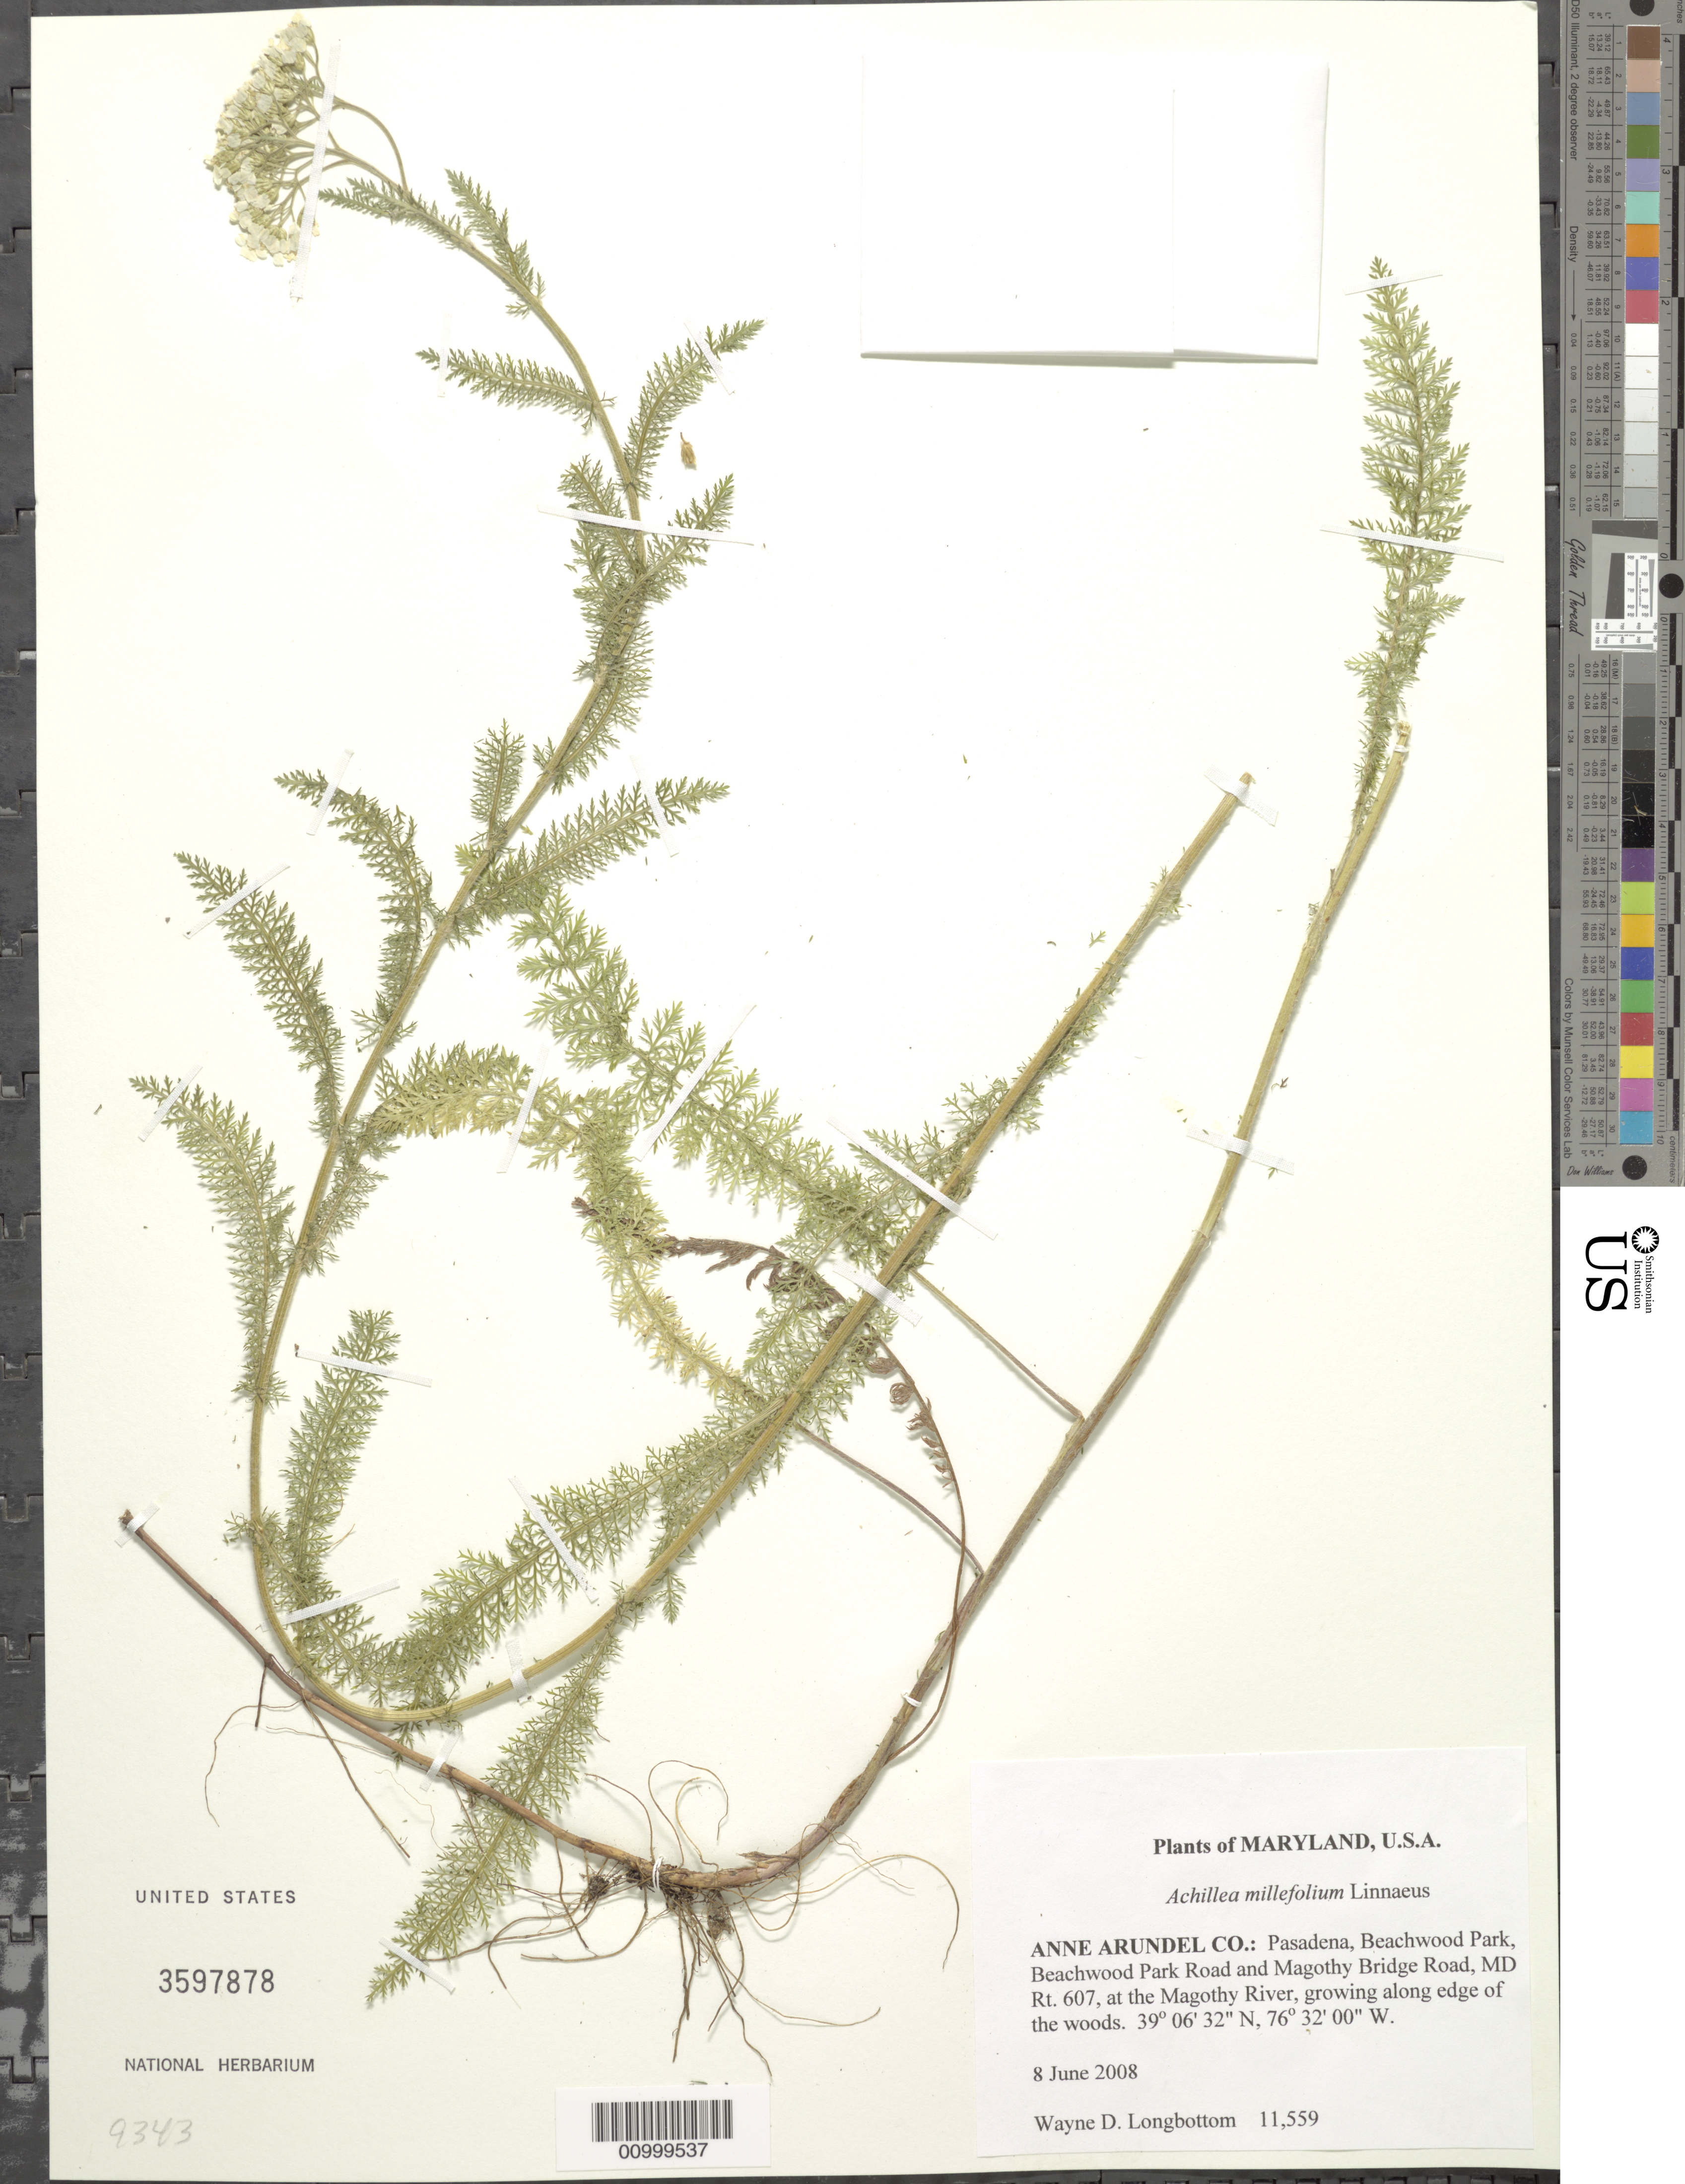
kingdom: Plantae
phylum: Tracheophyta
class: Magnoliopsida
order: Asterales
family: Asteraceae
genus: Achillea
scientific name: Achillea millefolium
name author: L.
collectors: W. D. Longbottom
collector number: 11559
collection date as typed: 8 June 2008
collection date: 2008-06-08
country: United States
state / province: Maryland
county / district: Anne Arundel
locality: Pasadena, Beachwood Park, Beachwood Park Road and Magothy Bridge Road, MD Rt. 607, at the Magothy River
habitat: growing along the edge of the woods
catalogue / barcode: US 3597878